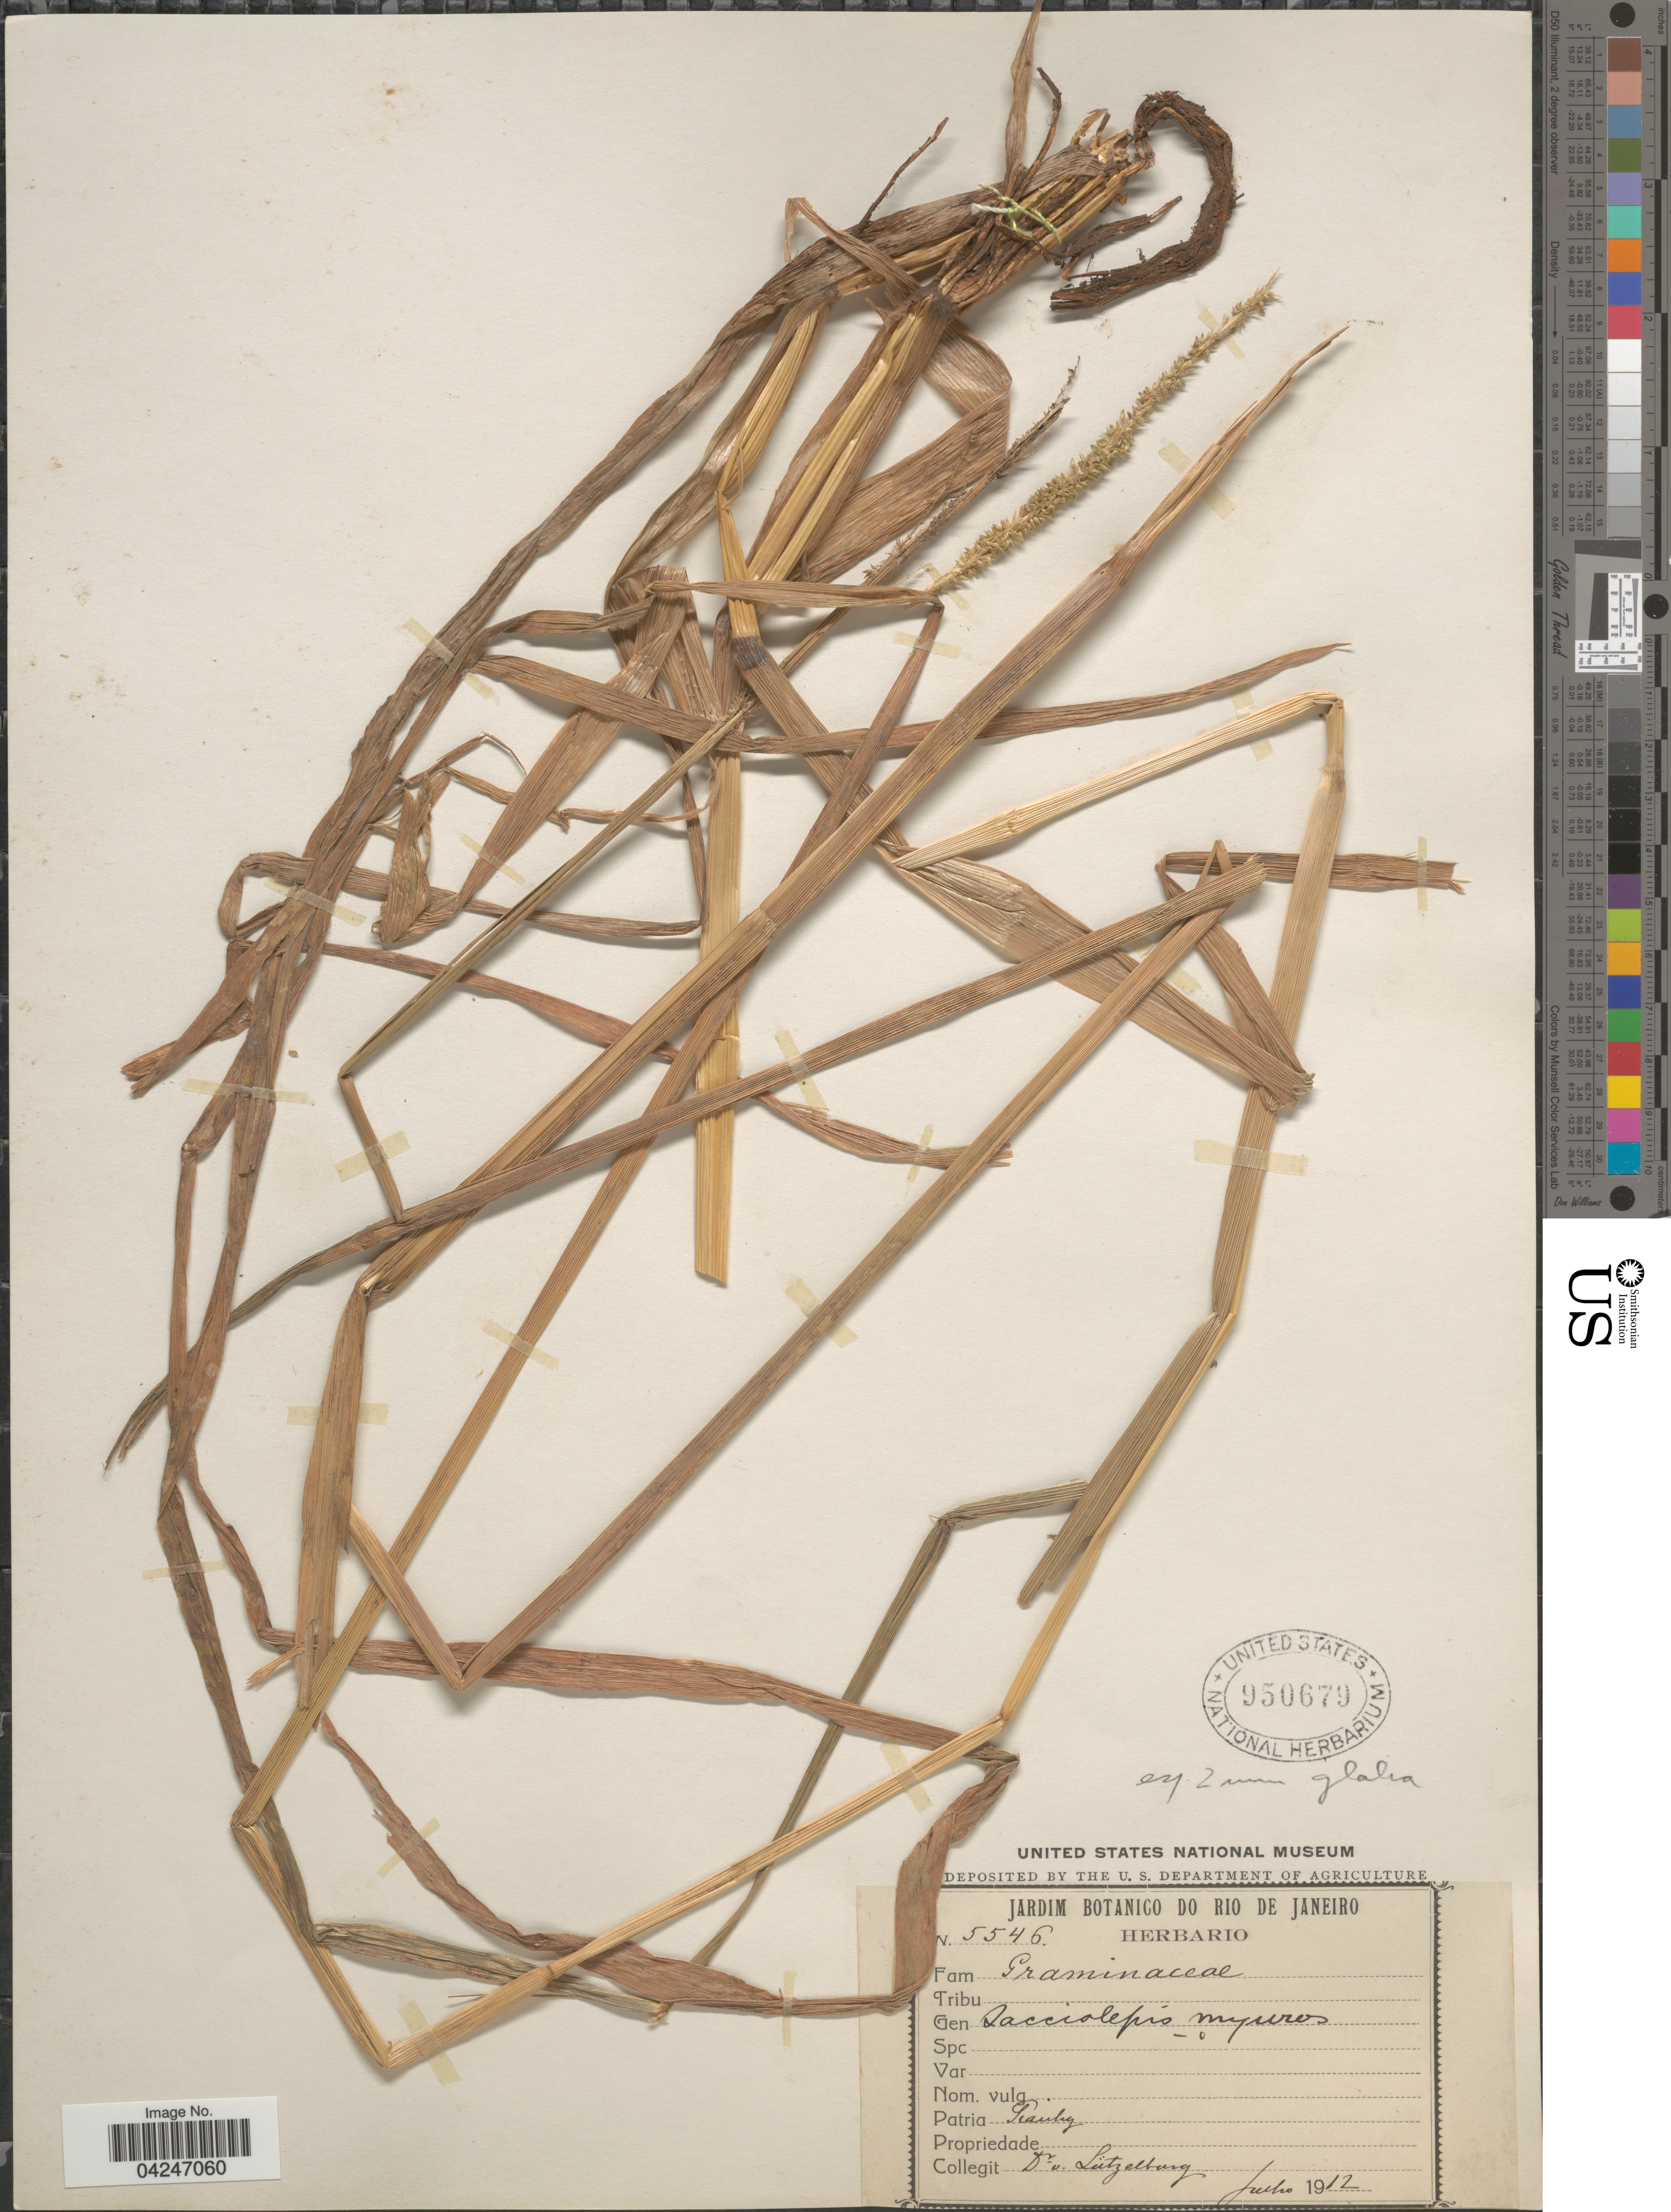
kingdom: Plantae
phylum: Tracheophyta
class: Liliopsida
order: Poales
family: Poaceae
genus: Sacciolepis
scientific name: Sacciolepis myuros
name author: (Lam.) Chase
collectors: v. Lützelburg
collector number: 5546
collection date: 1912-07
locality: Rainky.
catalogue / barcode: US 950679